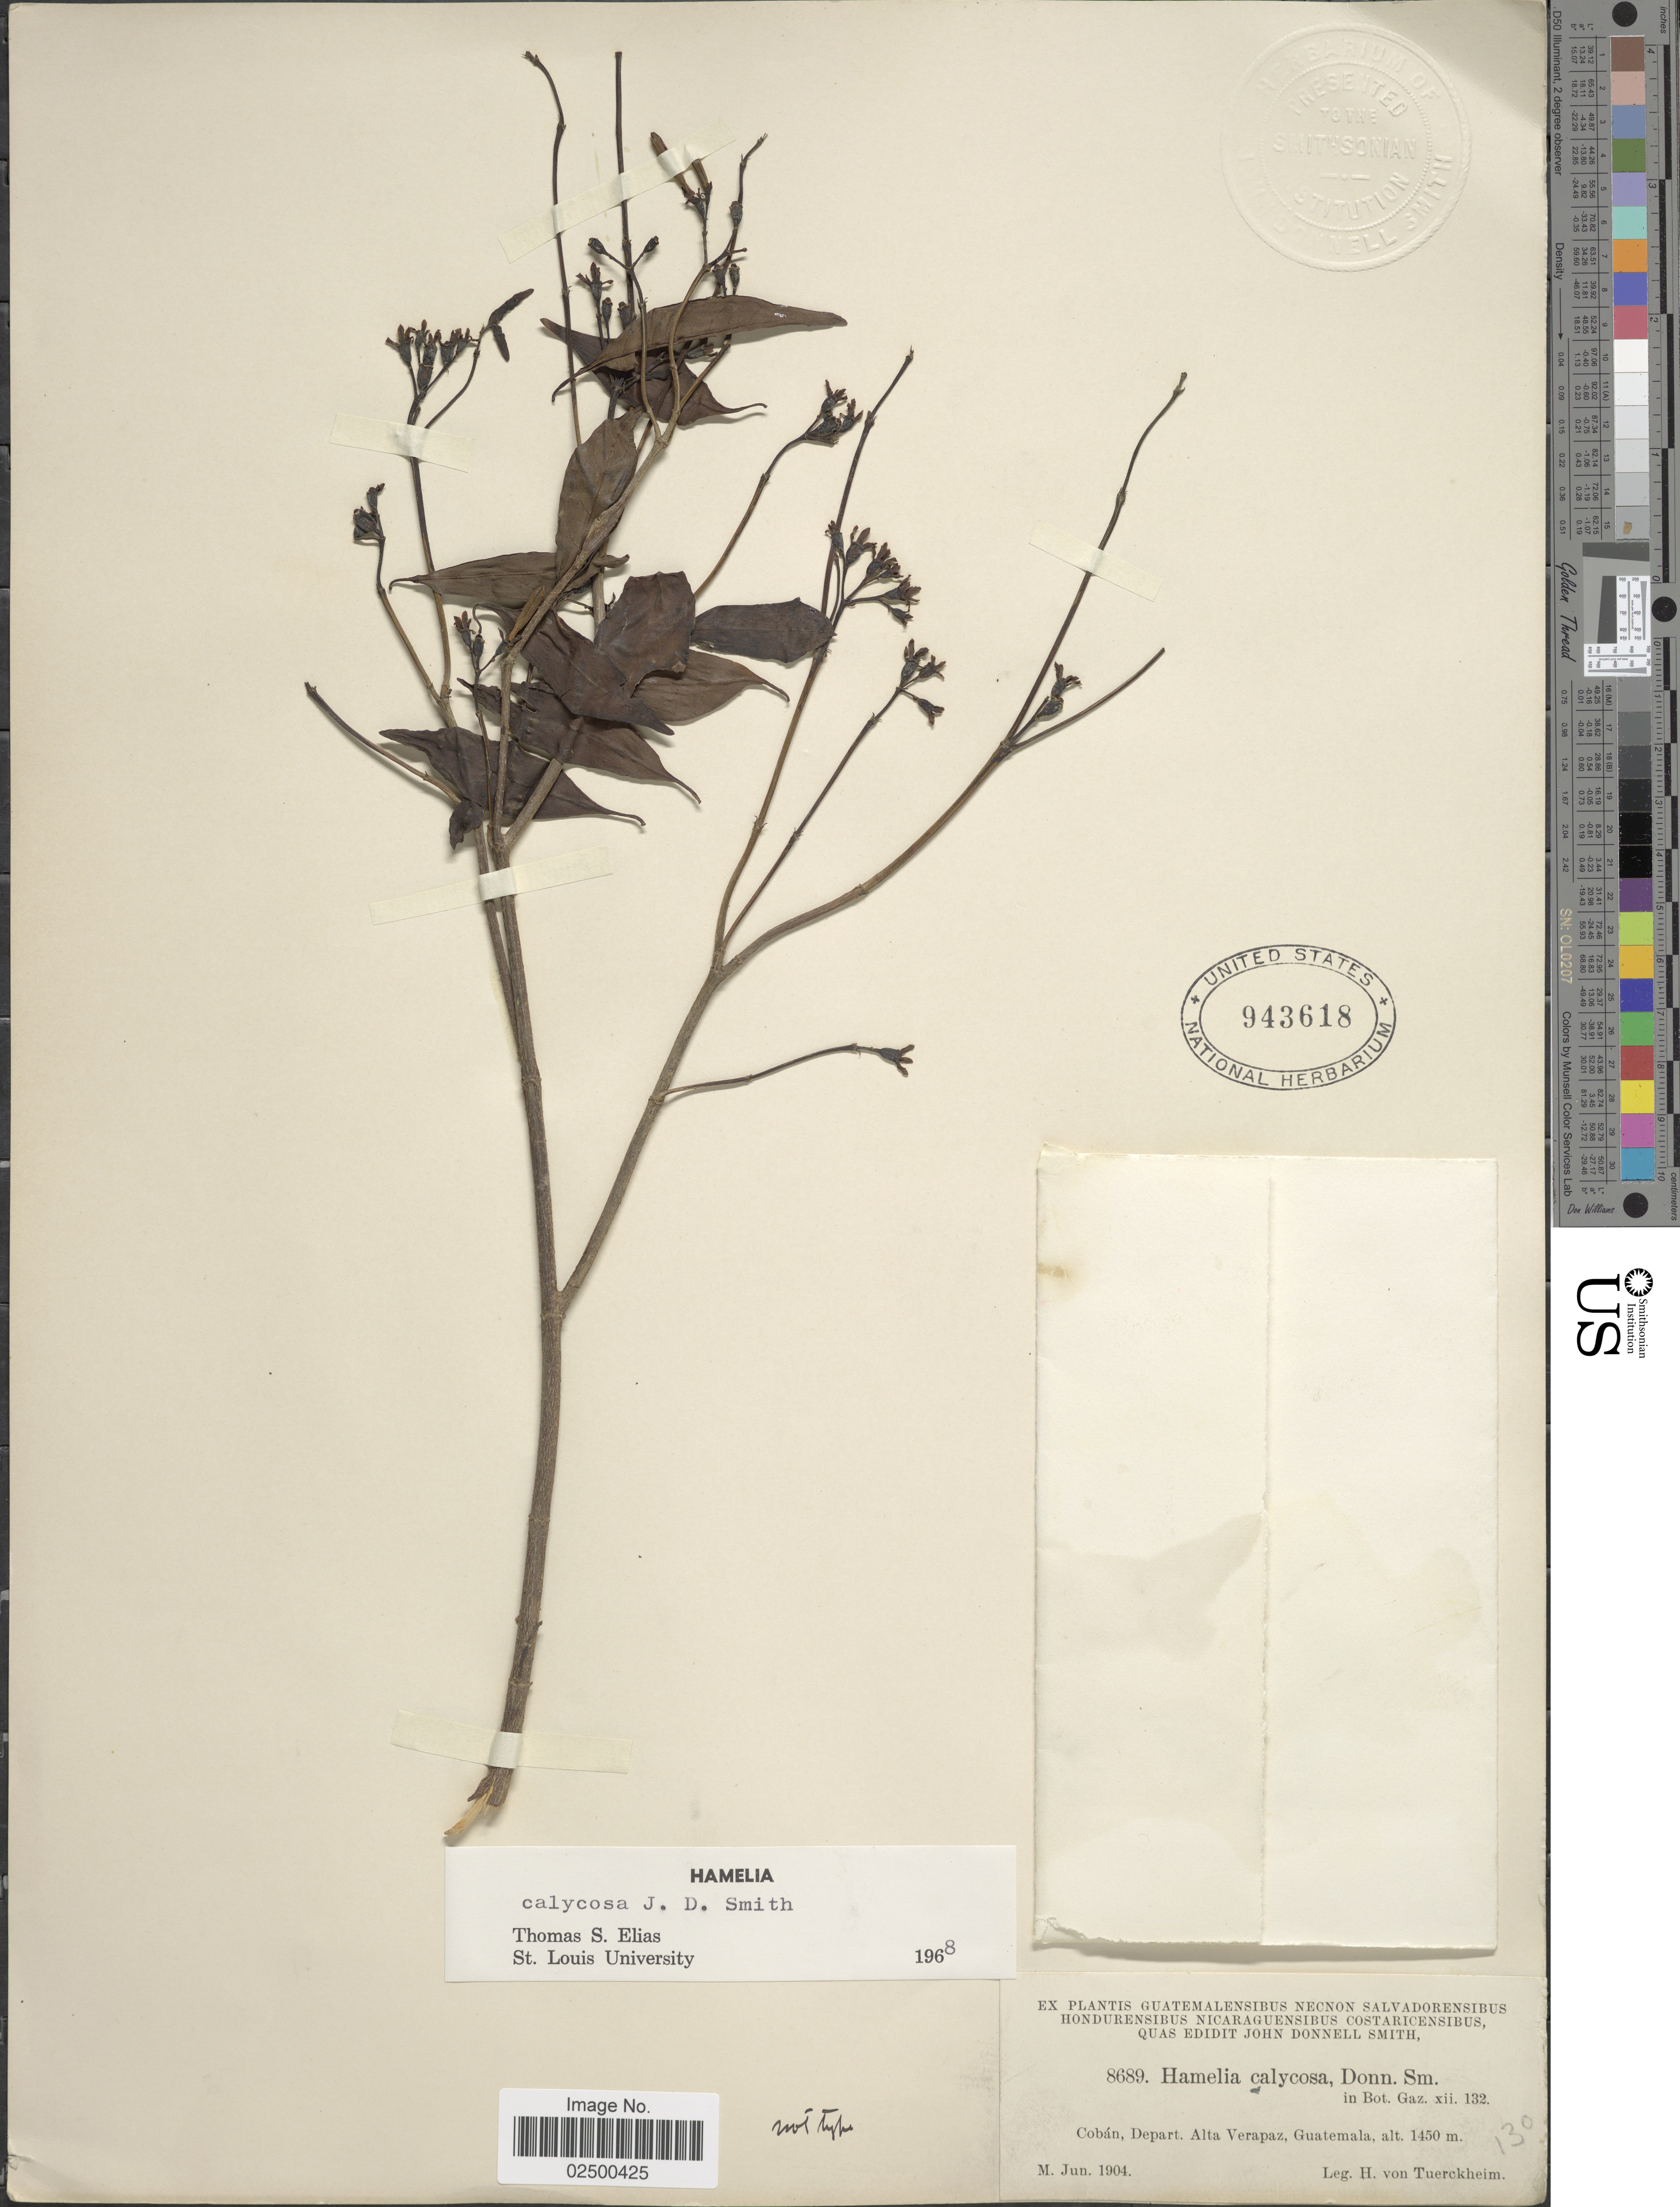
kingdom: Plantae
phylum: Tracheophyta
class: Magnoliopsida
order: Gentianales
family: Rubiaceae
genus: Hamelia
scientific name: Hamelia calycosa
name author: Donn. Sm.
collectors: H. von Tuerckheim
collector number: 8689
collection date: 1904-06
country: Guatemala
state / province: Alta Verapaz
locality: Coban, Depart. Alta Verapaz, Guatemala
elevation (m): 1450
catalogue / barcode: US 943618